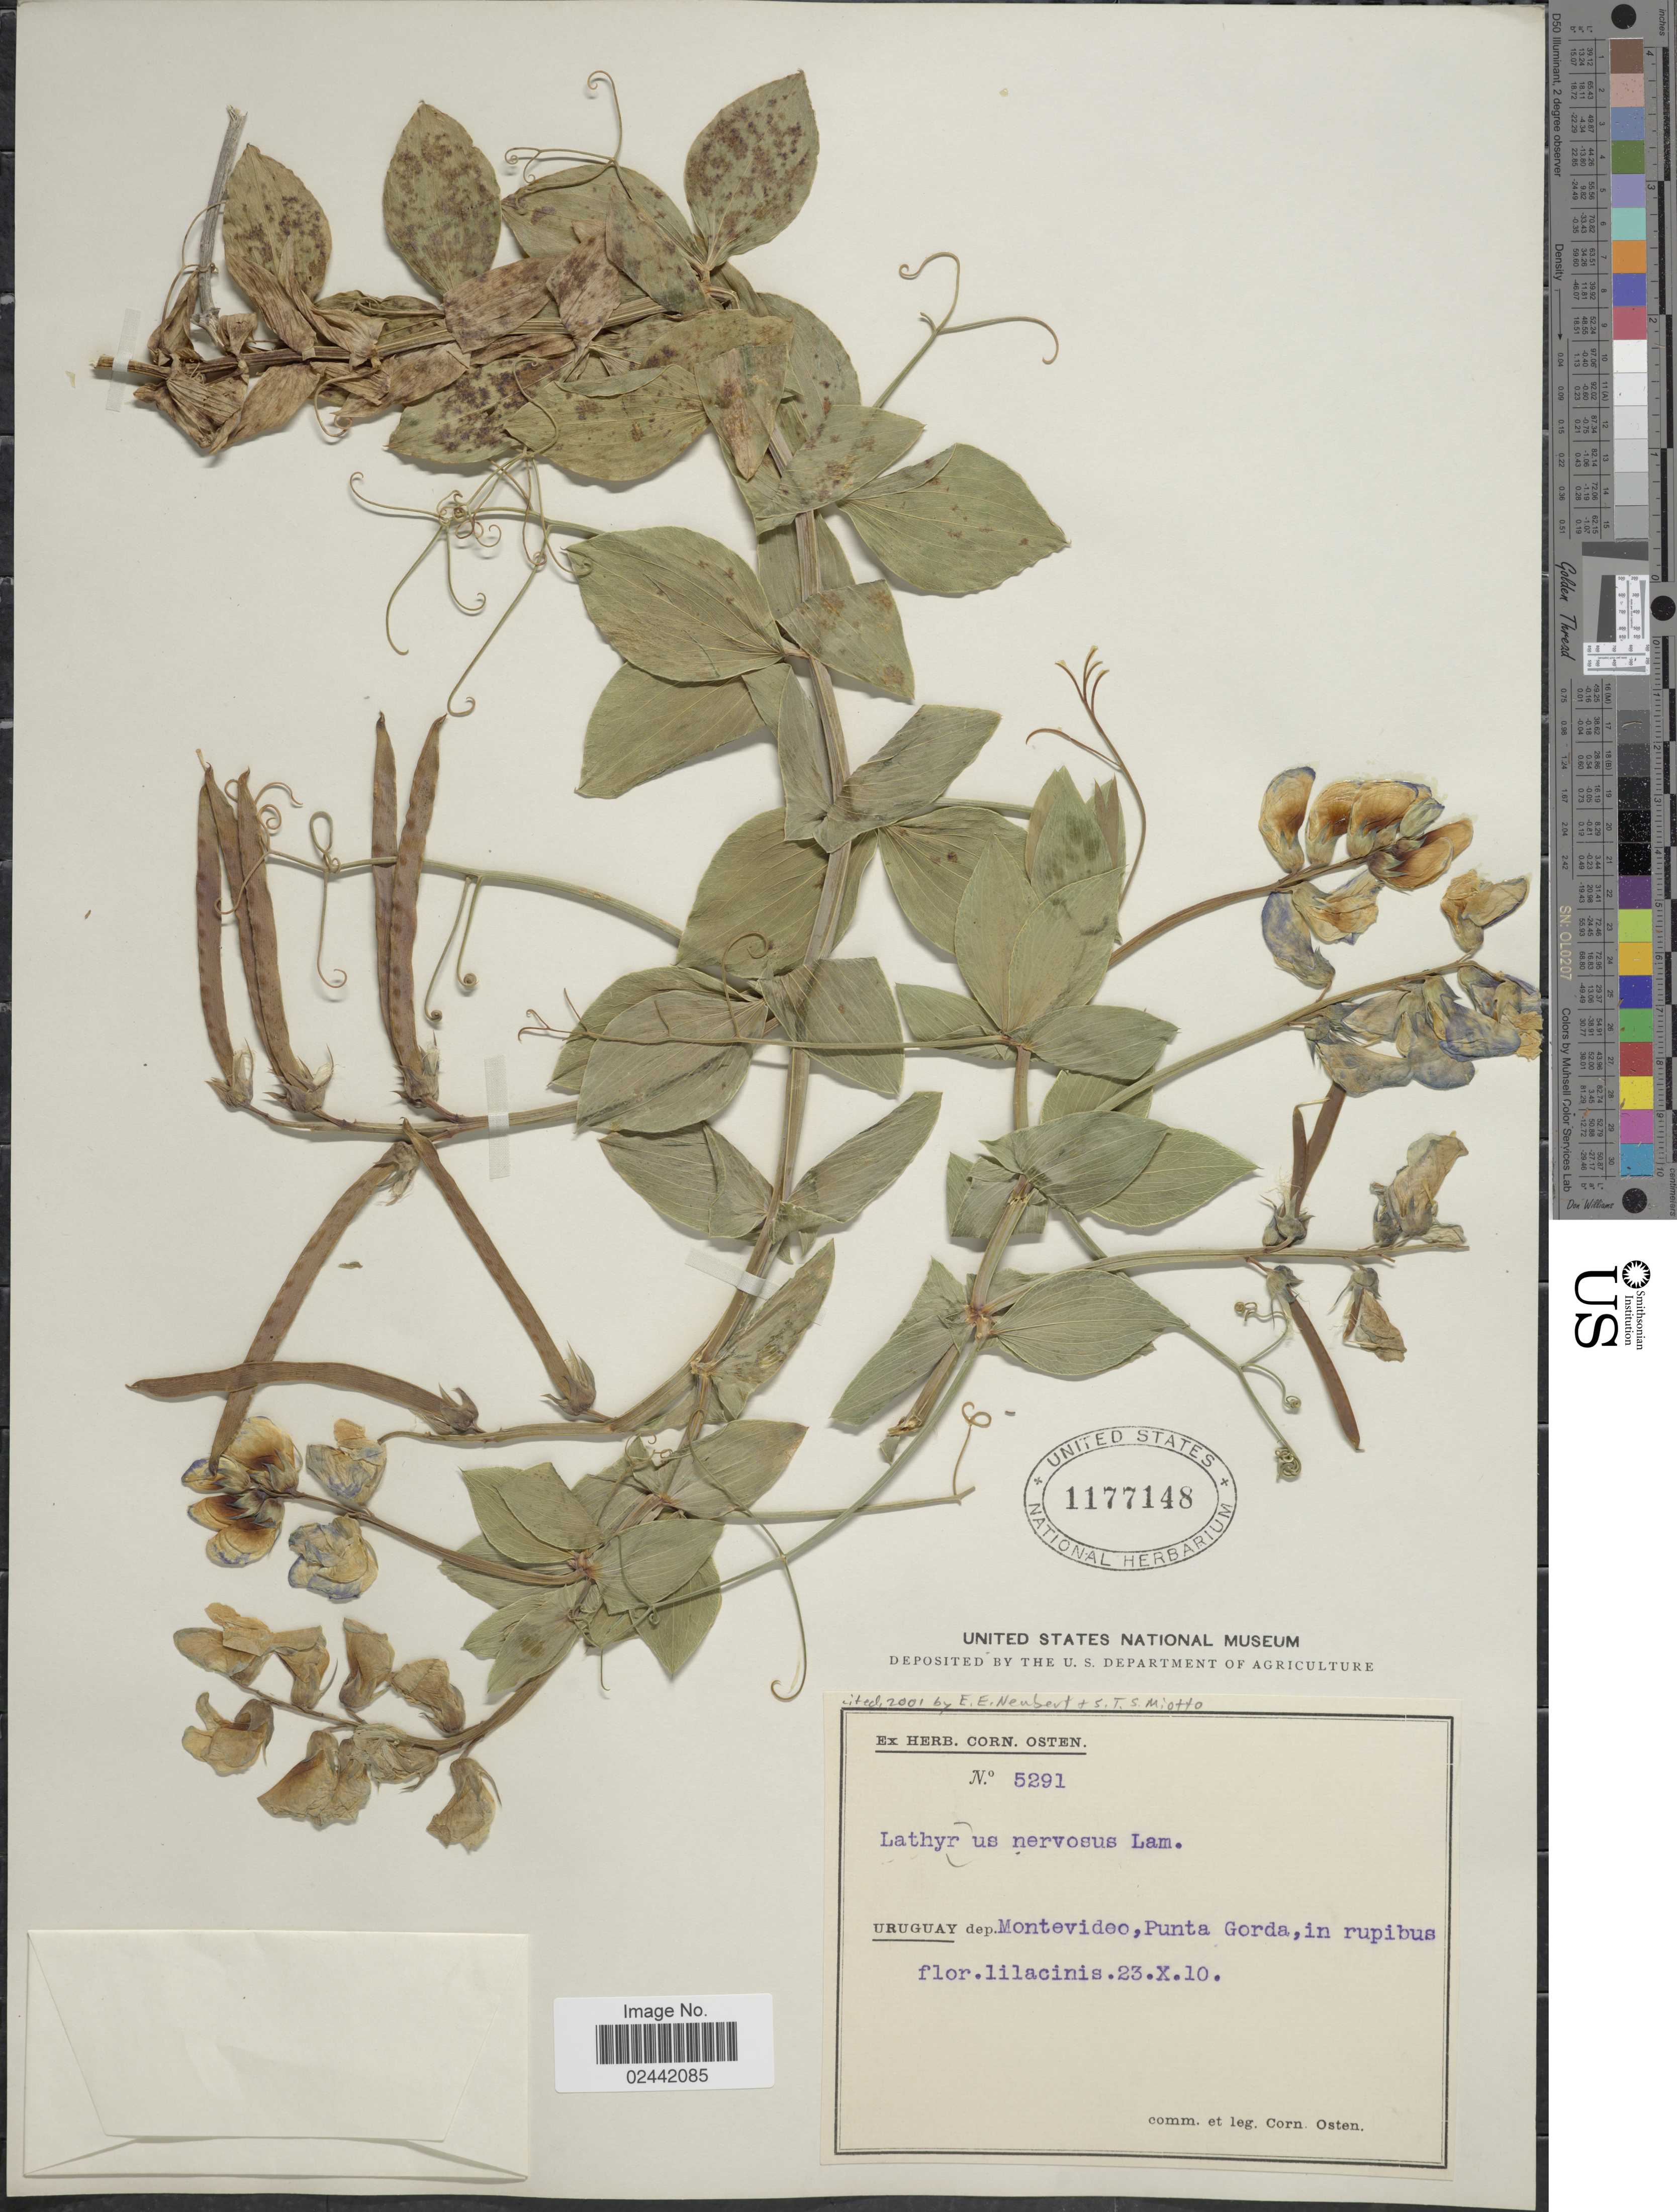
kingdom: Plantae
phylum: Tracheophyta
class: Magnoliopsida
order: Fabales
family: Fabaceae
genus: Lathyrus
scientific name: Lathyrus nervosus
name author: Lam.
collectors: C. Osten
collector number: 5291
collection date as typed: Transcribed d/m/y: 23/10/10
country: Uruguay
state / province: Montevideo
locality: Punta Gorda, in rupibus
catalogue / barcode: US 1177148